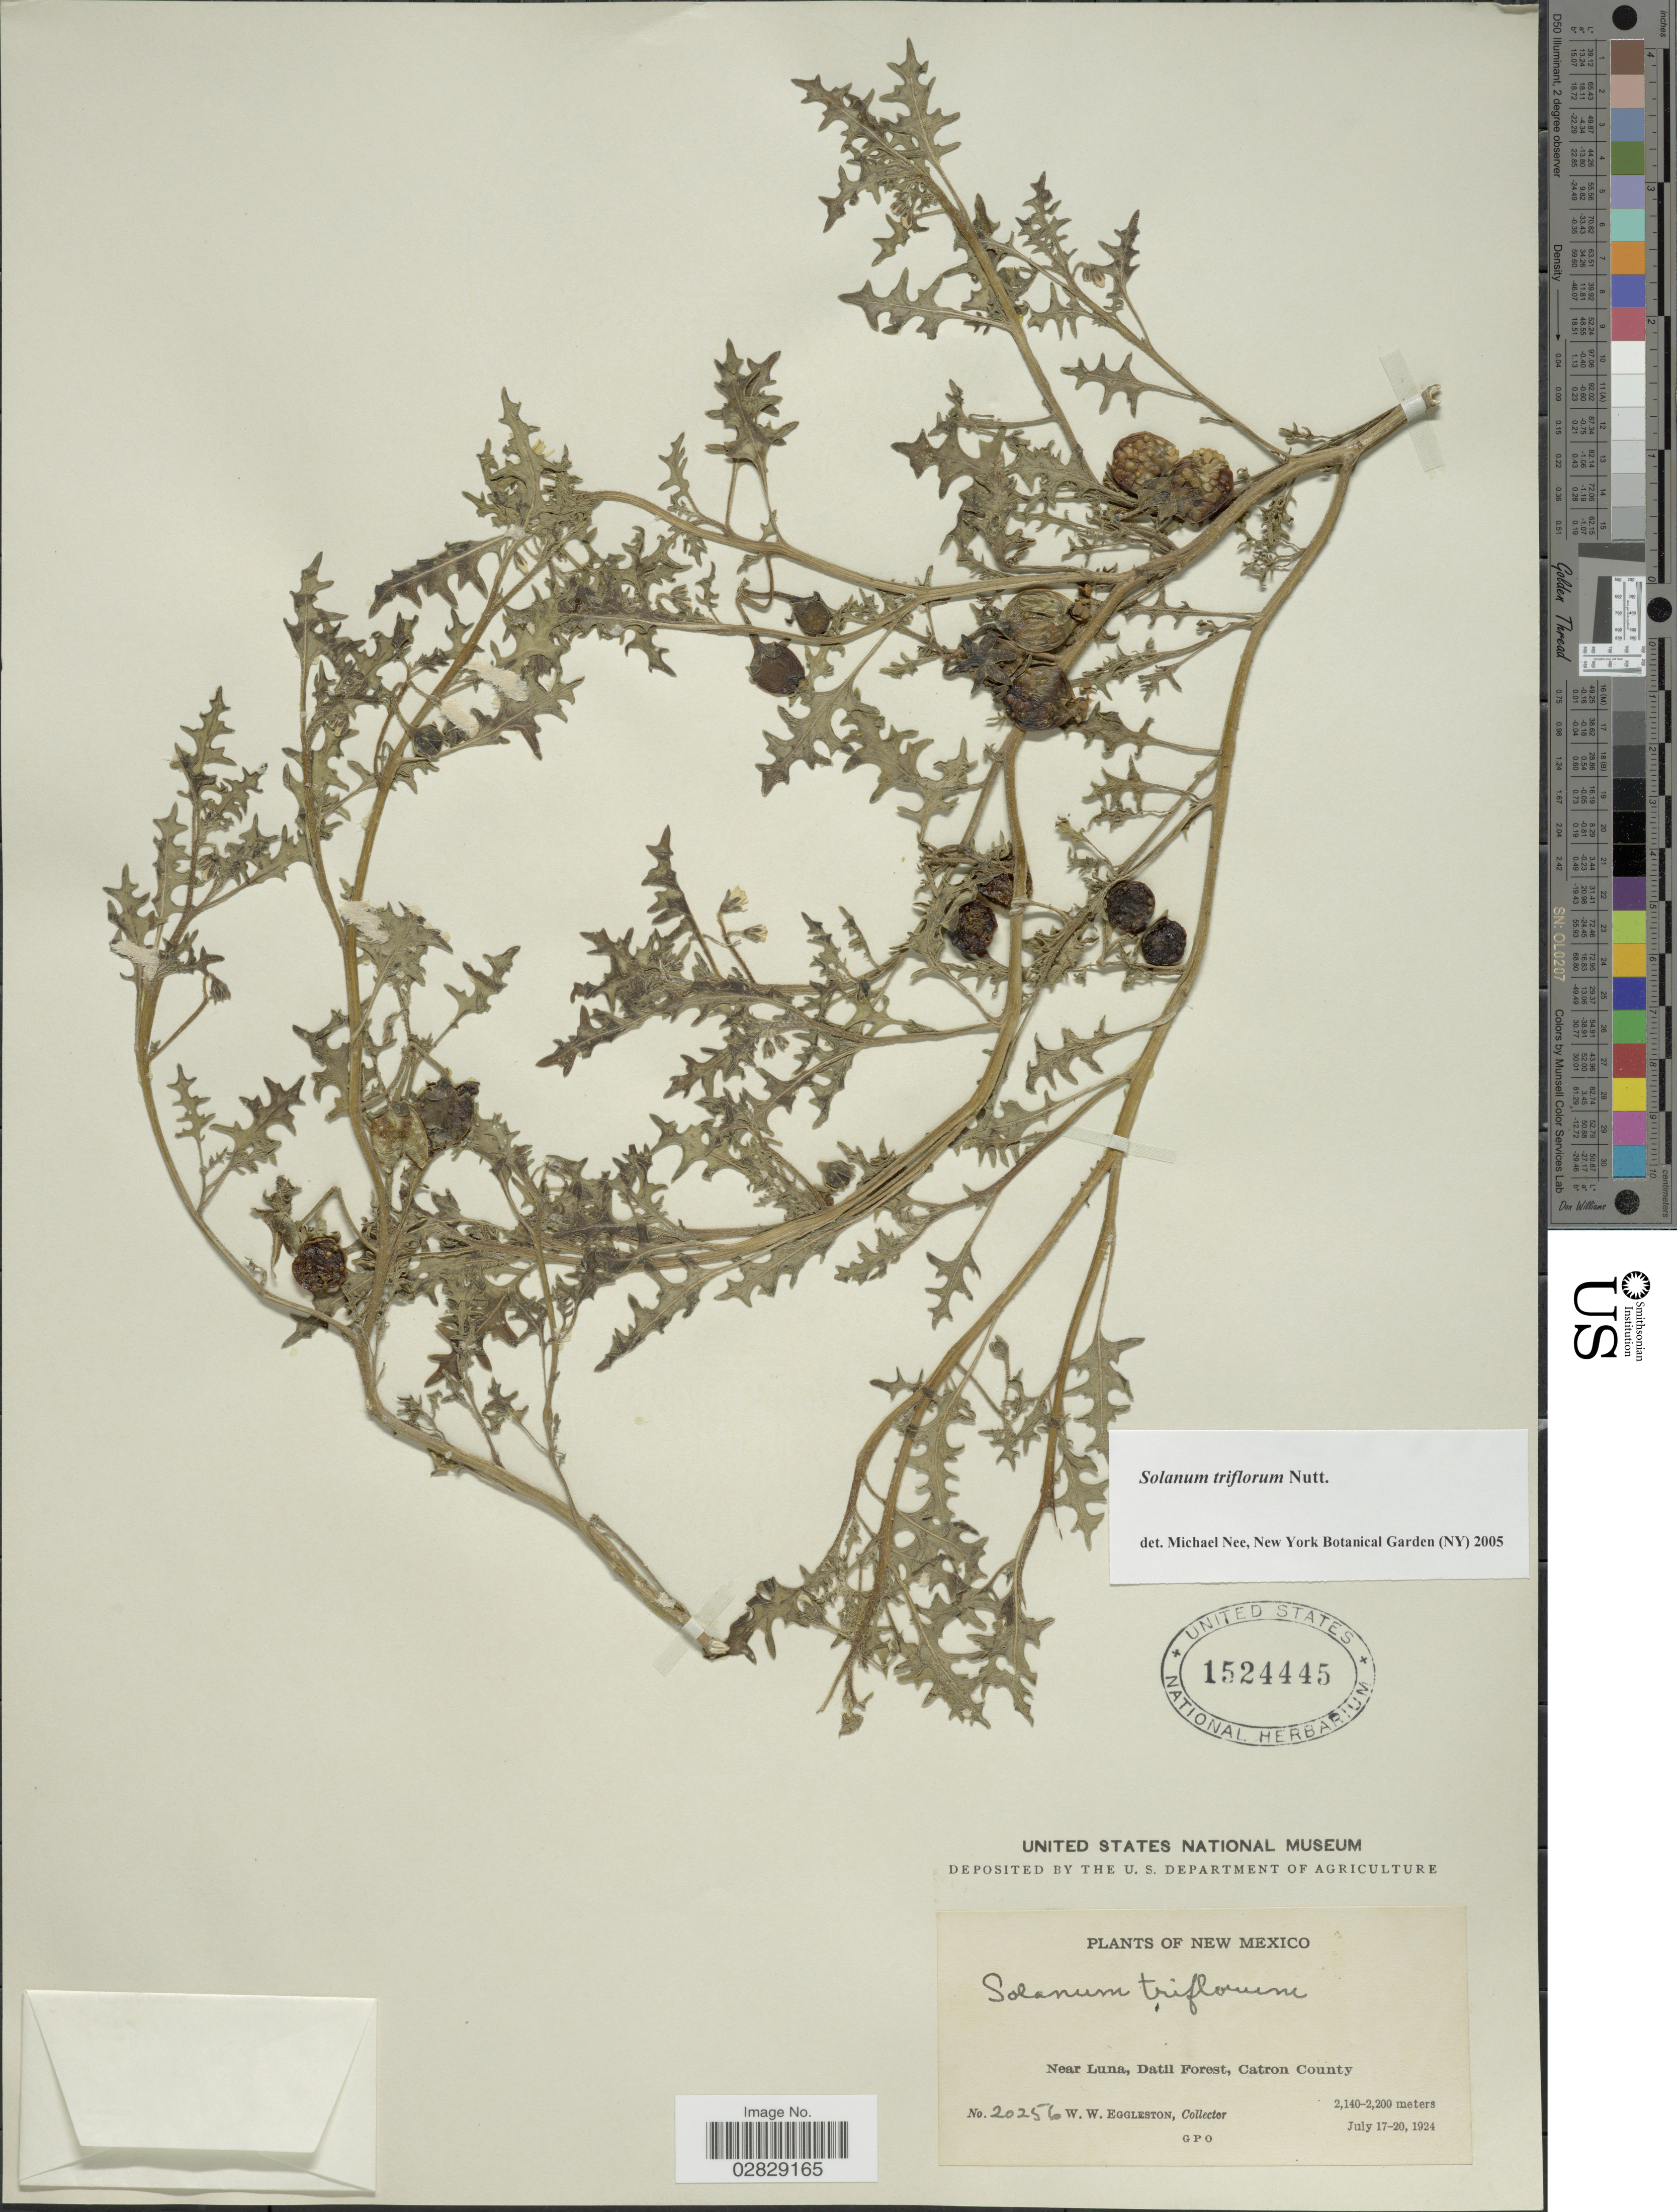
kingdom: Plantae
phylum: Tracheophyta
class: Magnoliopsida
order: Solanales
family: Solanaceae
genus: Solanum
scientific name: Solanum triflorum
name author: Nutt.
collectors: W. W. Eggleston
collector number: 20256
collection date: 1924-07-17/1924-07-20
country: United States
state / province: New Mexico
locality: Near Luna, Datil Forest, Catron County.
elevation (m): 2140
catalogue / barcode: US 1524445